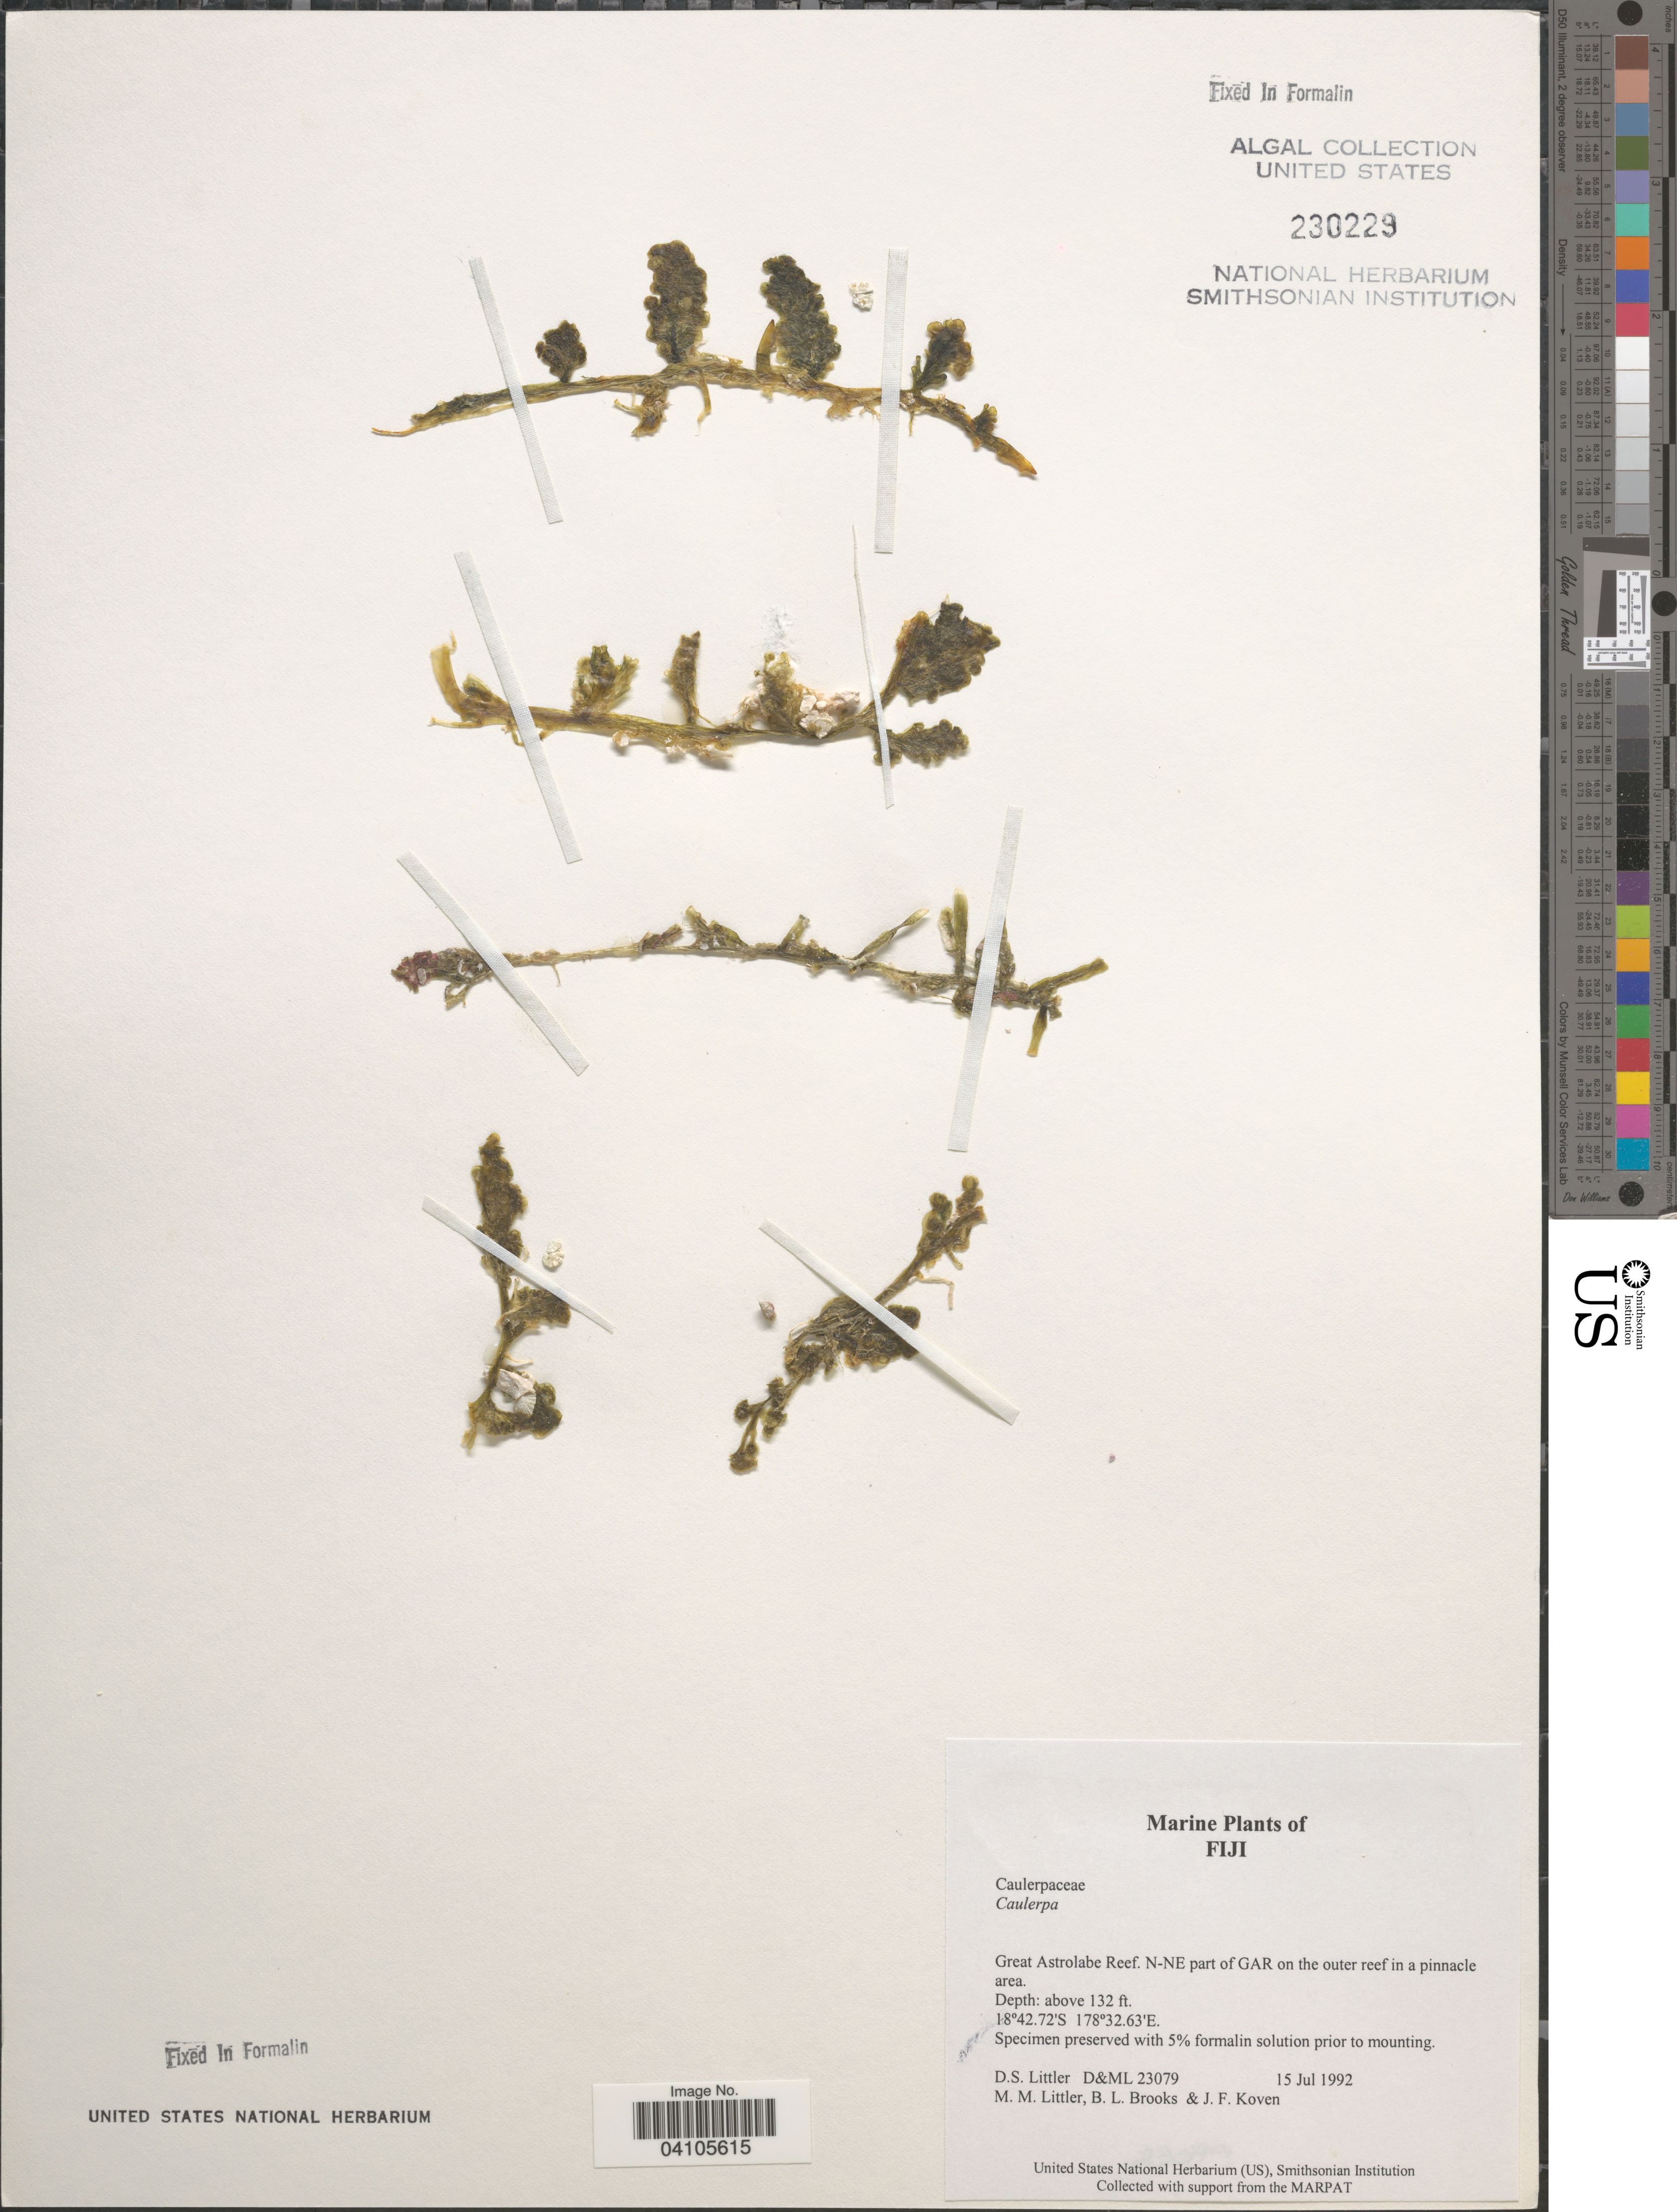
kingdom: Plantae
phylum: Chlorophyta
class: Ulvophyceae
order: Bryopsidales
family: Caulerpaceae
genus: Caulerpa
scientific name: Caulerpa sp.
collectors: D. S. Littler, B. Brooks & J. Koven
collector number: D&ML 23079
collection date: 1992-07-15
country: Fiji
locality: Great Astrolabe Reef. N-NE part of GAR on the outer reef in a pinnacle area.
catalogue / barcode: US 230229